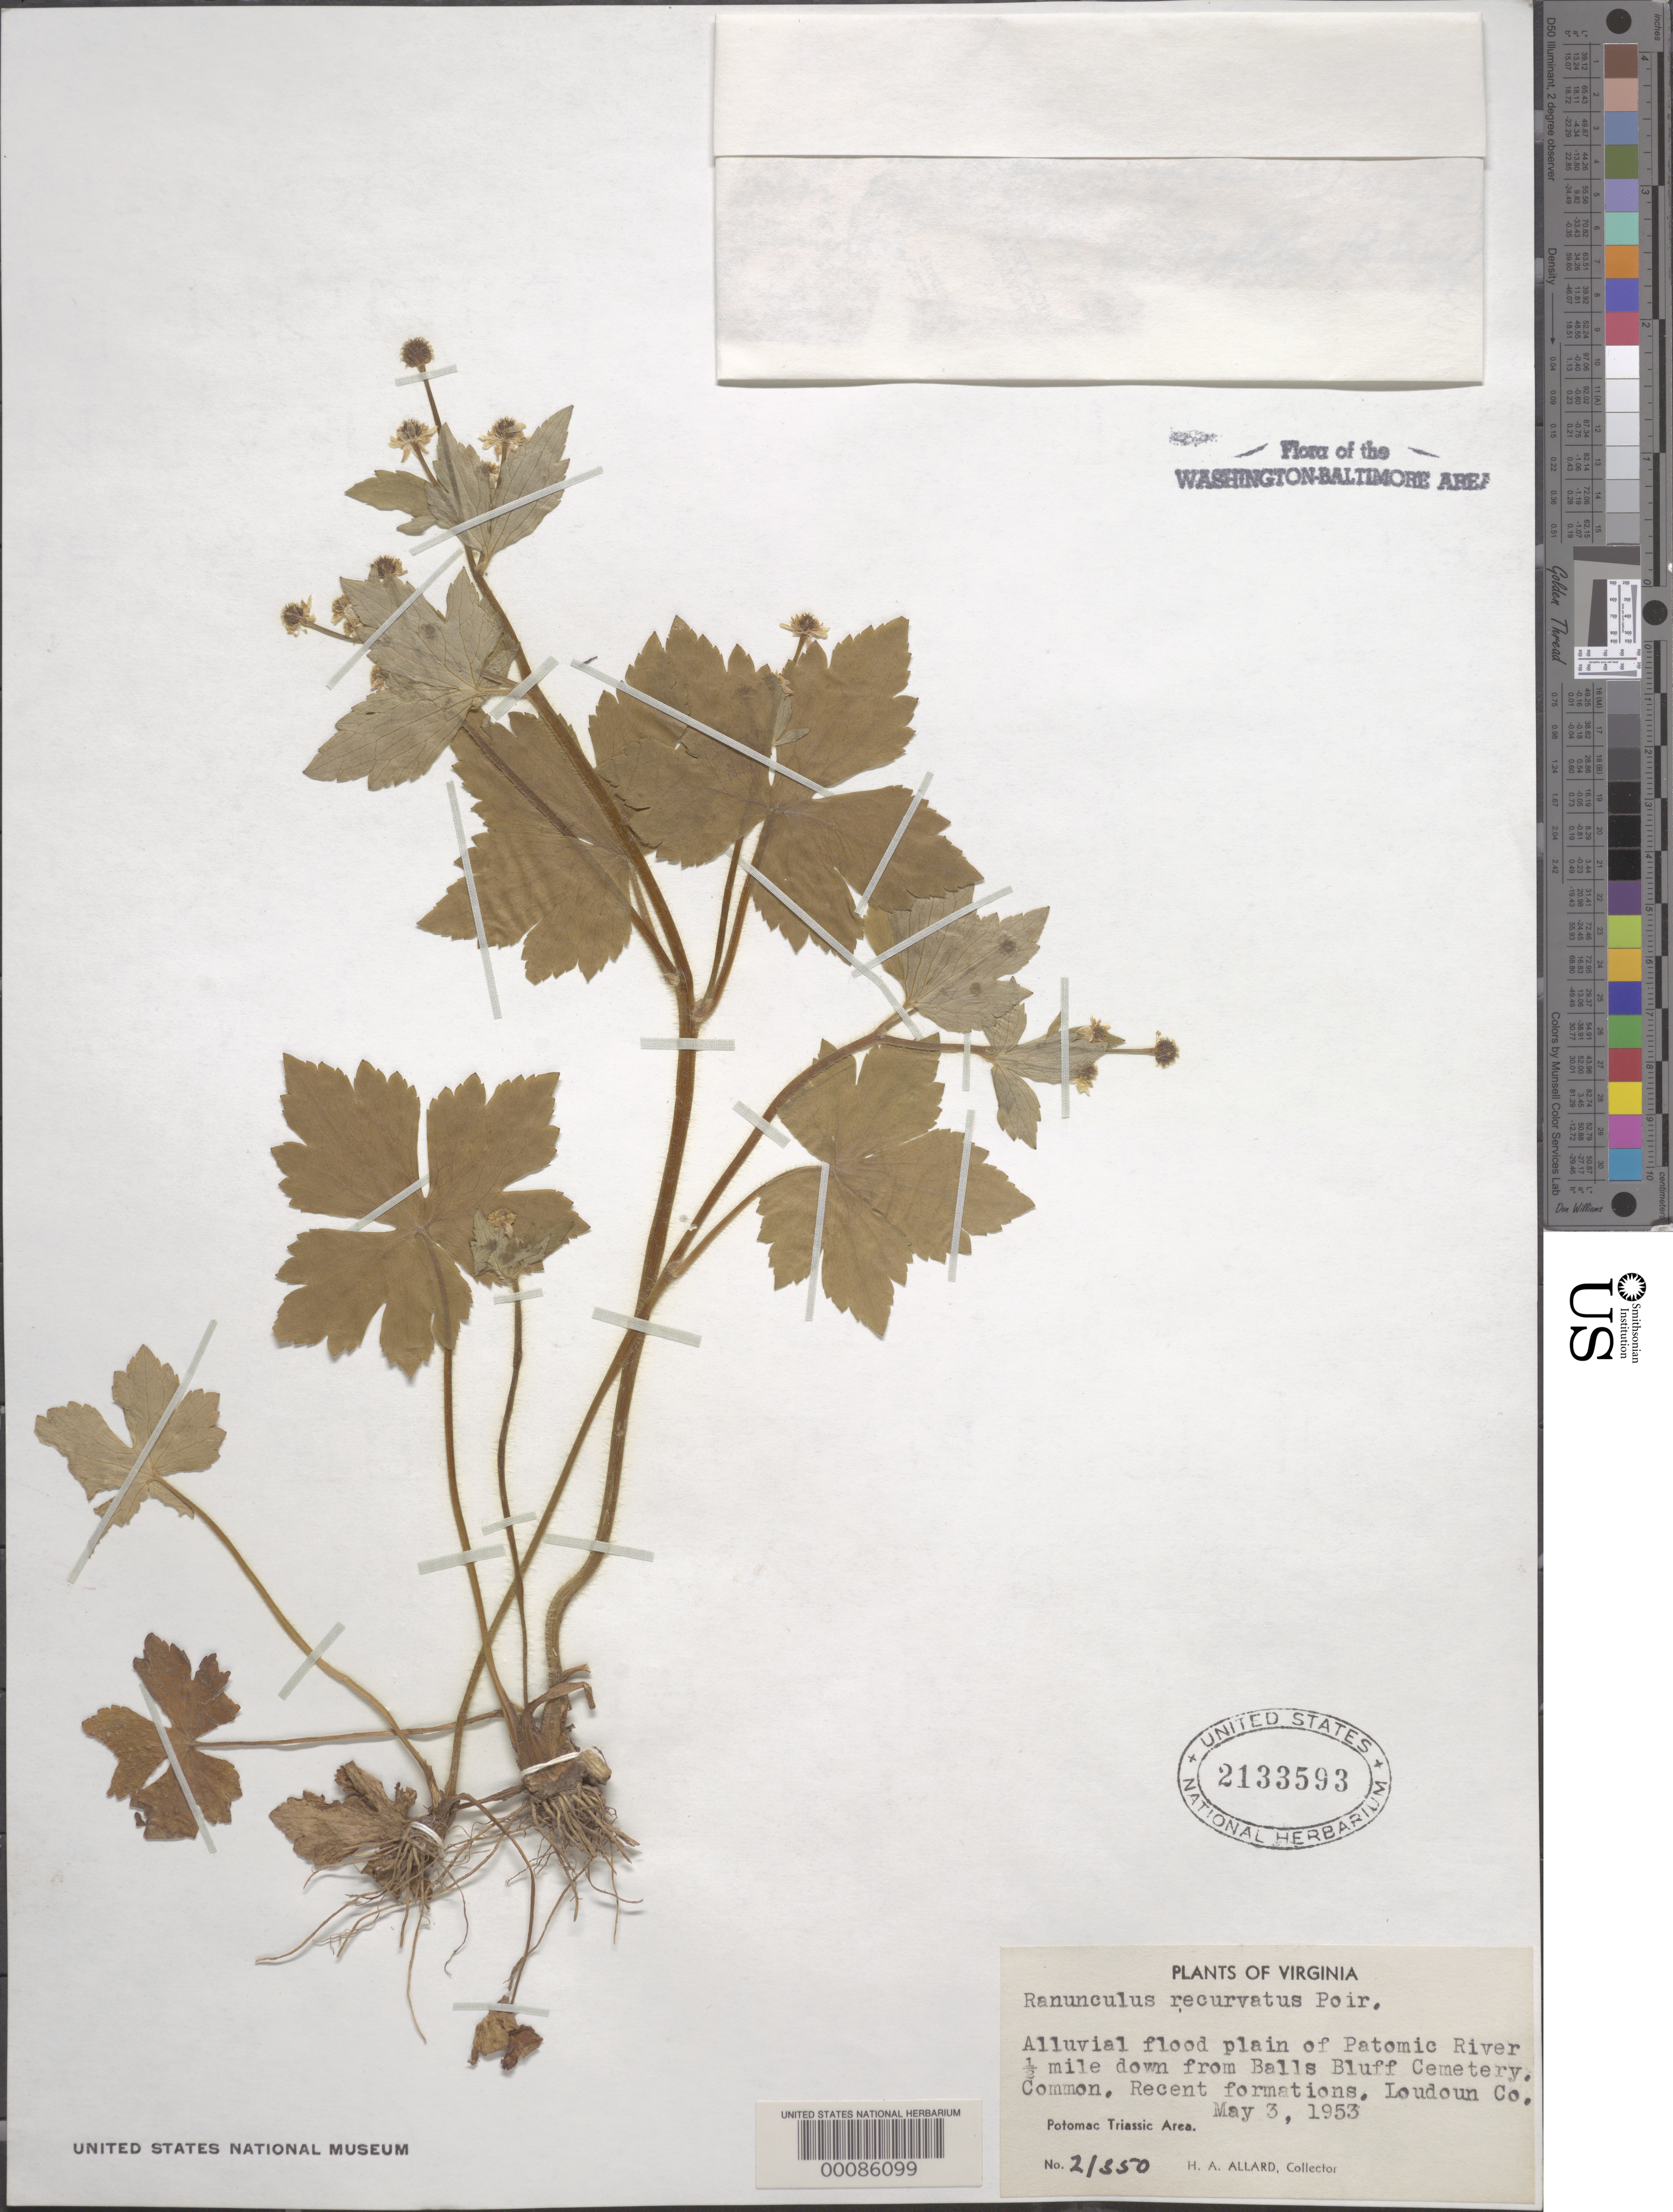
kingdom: Plantae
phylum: Tracheophyta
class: Magnoliopsida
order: Ranunculales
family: Ranunculaceae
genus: Ranunculus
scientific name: Ranunculus recurvatus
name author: Poir.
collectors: H. A. Allard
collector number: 21350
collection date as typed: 03 May 1953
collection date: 1953-05-03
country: United States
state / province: Virginia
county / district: Loudoun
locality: Potomac River 1/2 Mile Down from Balls Bluff Cemetary C. and O. Canal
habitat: Alluvial flood plain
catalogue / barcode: US 2133593